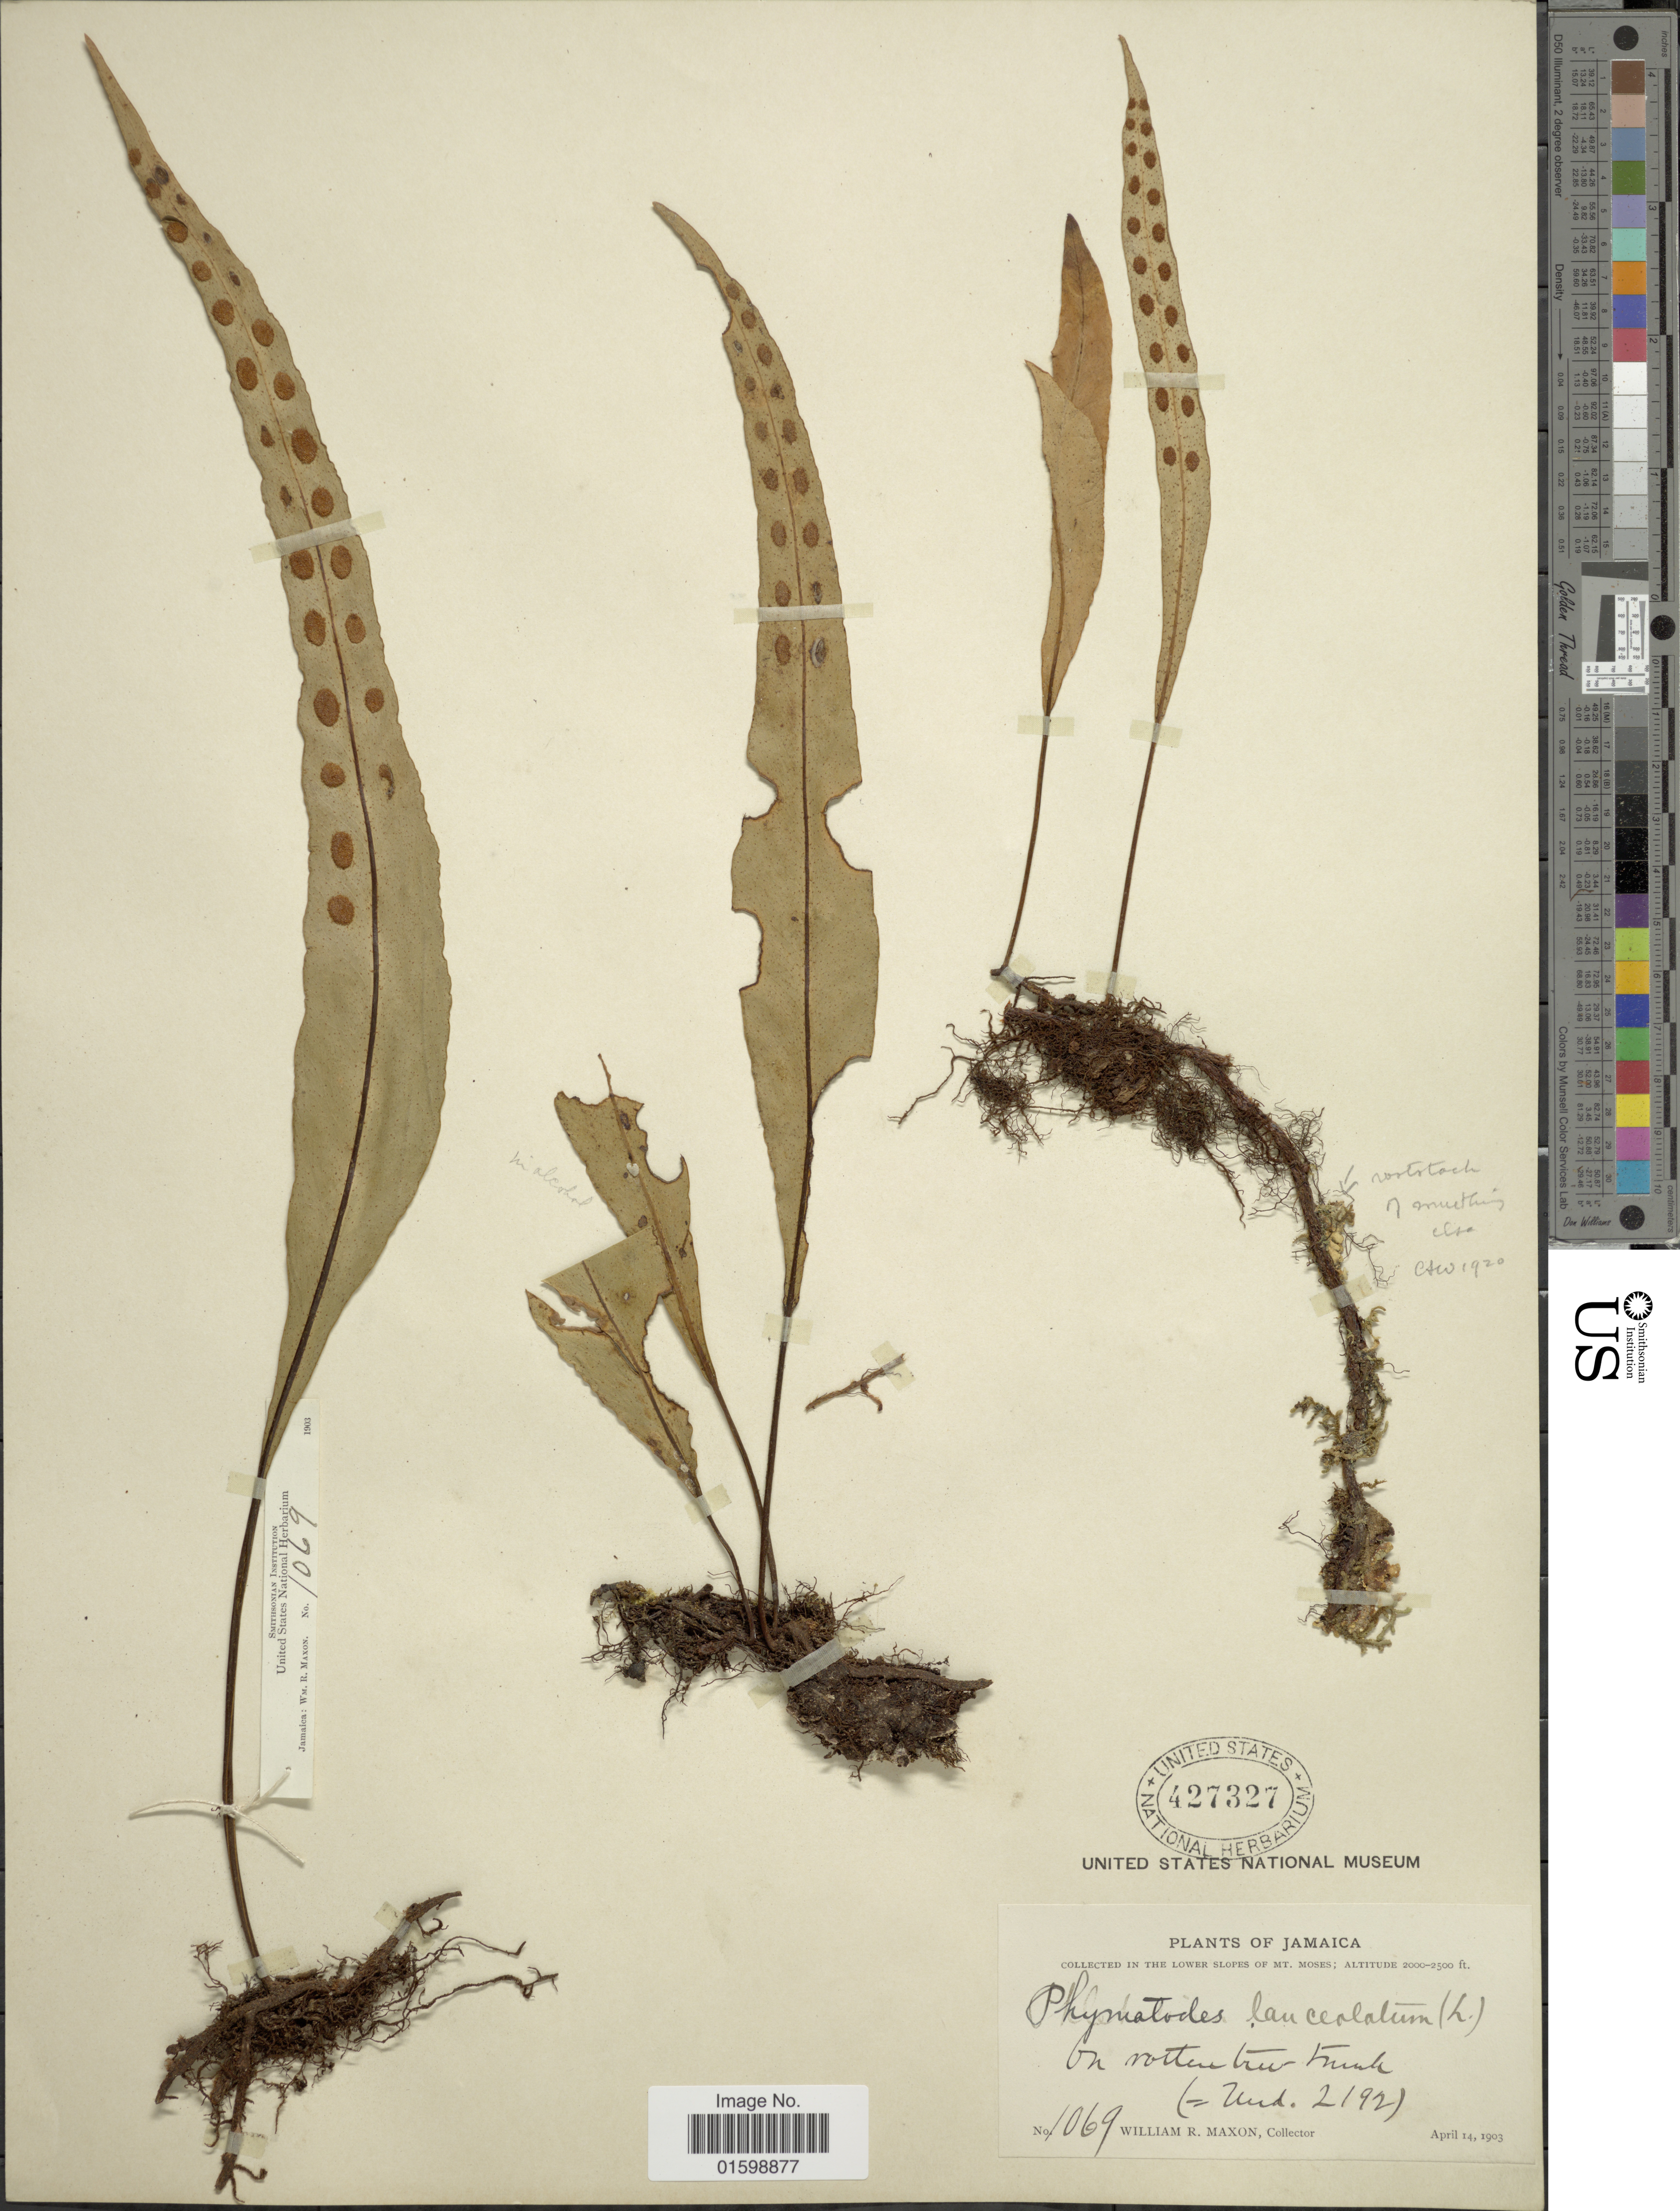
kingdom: Plantae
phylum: Tracheophyta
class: Polypodiopsida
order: Polypodiales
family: Polypodiaceae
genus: Pleopeltis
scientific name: Pleopeltis marginata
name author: A.R. Sm. & Tejero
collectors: W. R. Maxon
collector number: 1069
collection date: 1903-04-14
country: Jamaica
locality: Lower slopes of Mt. Moses, om northern tree trunk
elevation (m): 610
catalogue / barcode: US 427327